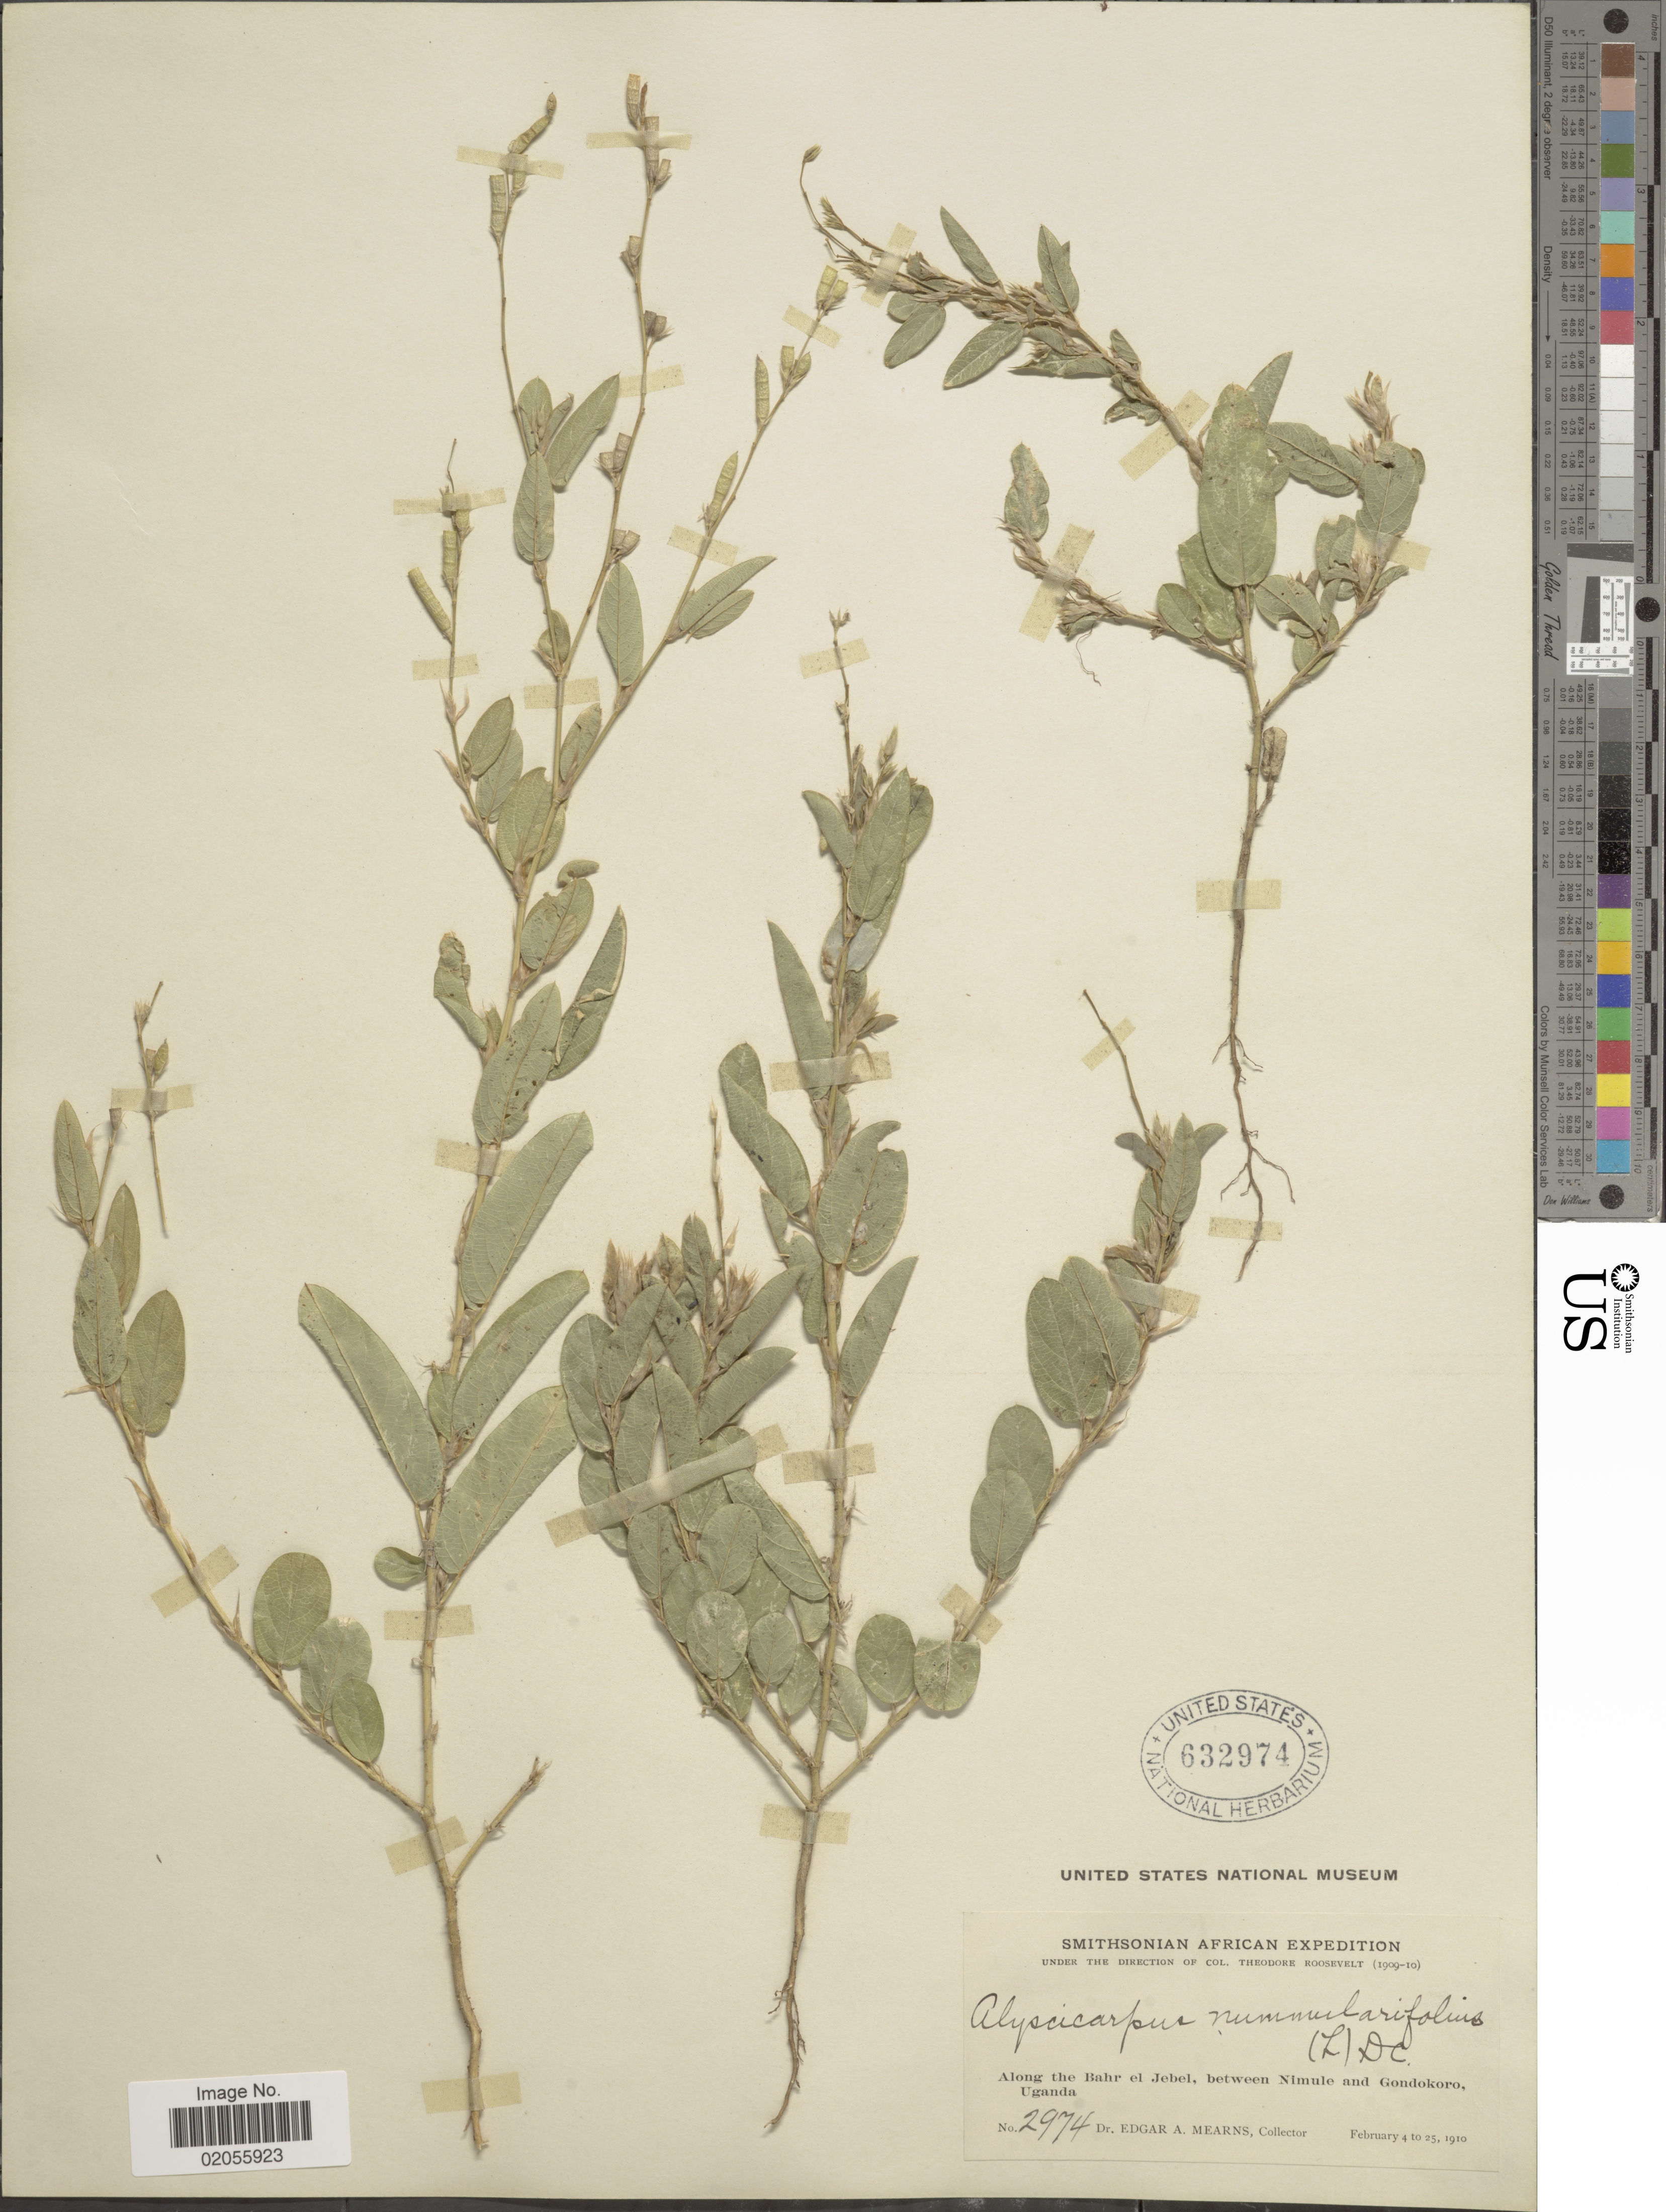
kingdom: Plantae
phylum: Tracheophyta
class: Magnoliopsida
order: Fabales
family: Fabaceae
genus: Alysicarpus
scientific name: Alysicarpus nummularifolius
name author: DC.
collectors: E. A. Mearns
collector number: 2974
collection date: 1910-02-04/1910-02-25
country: Uganda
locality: Along the Bahr el jebel, between Nimule and Gondokoro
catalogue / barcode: US 632974